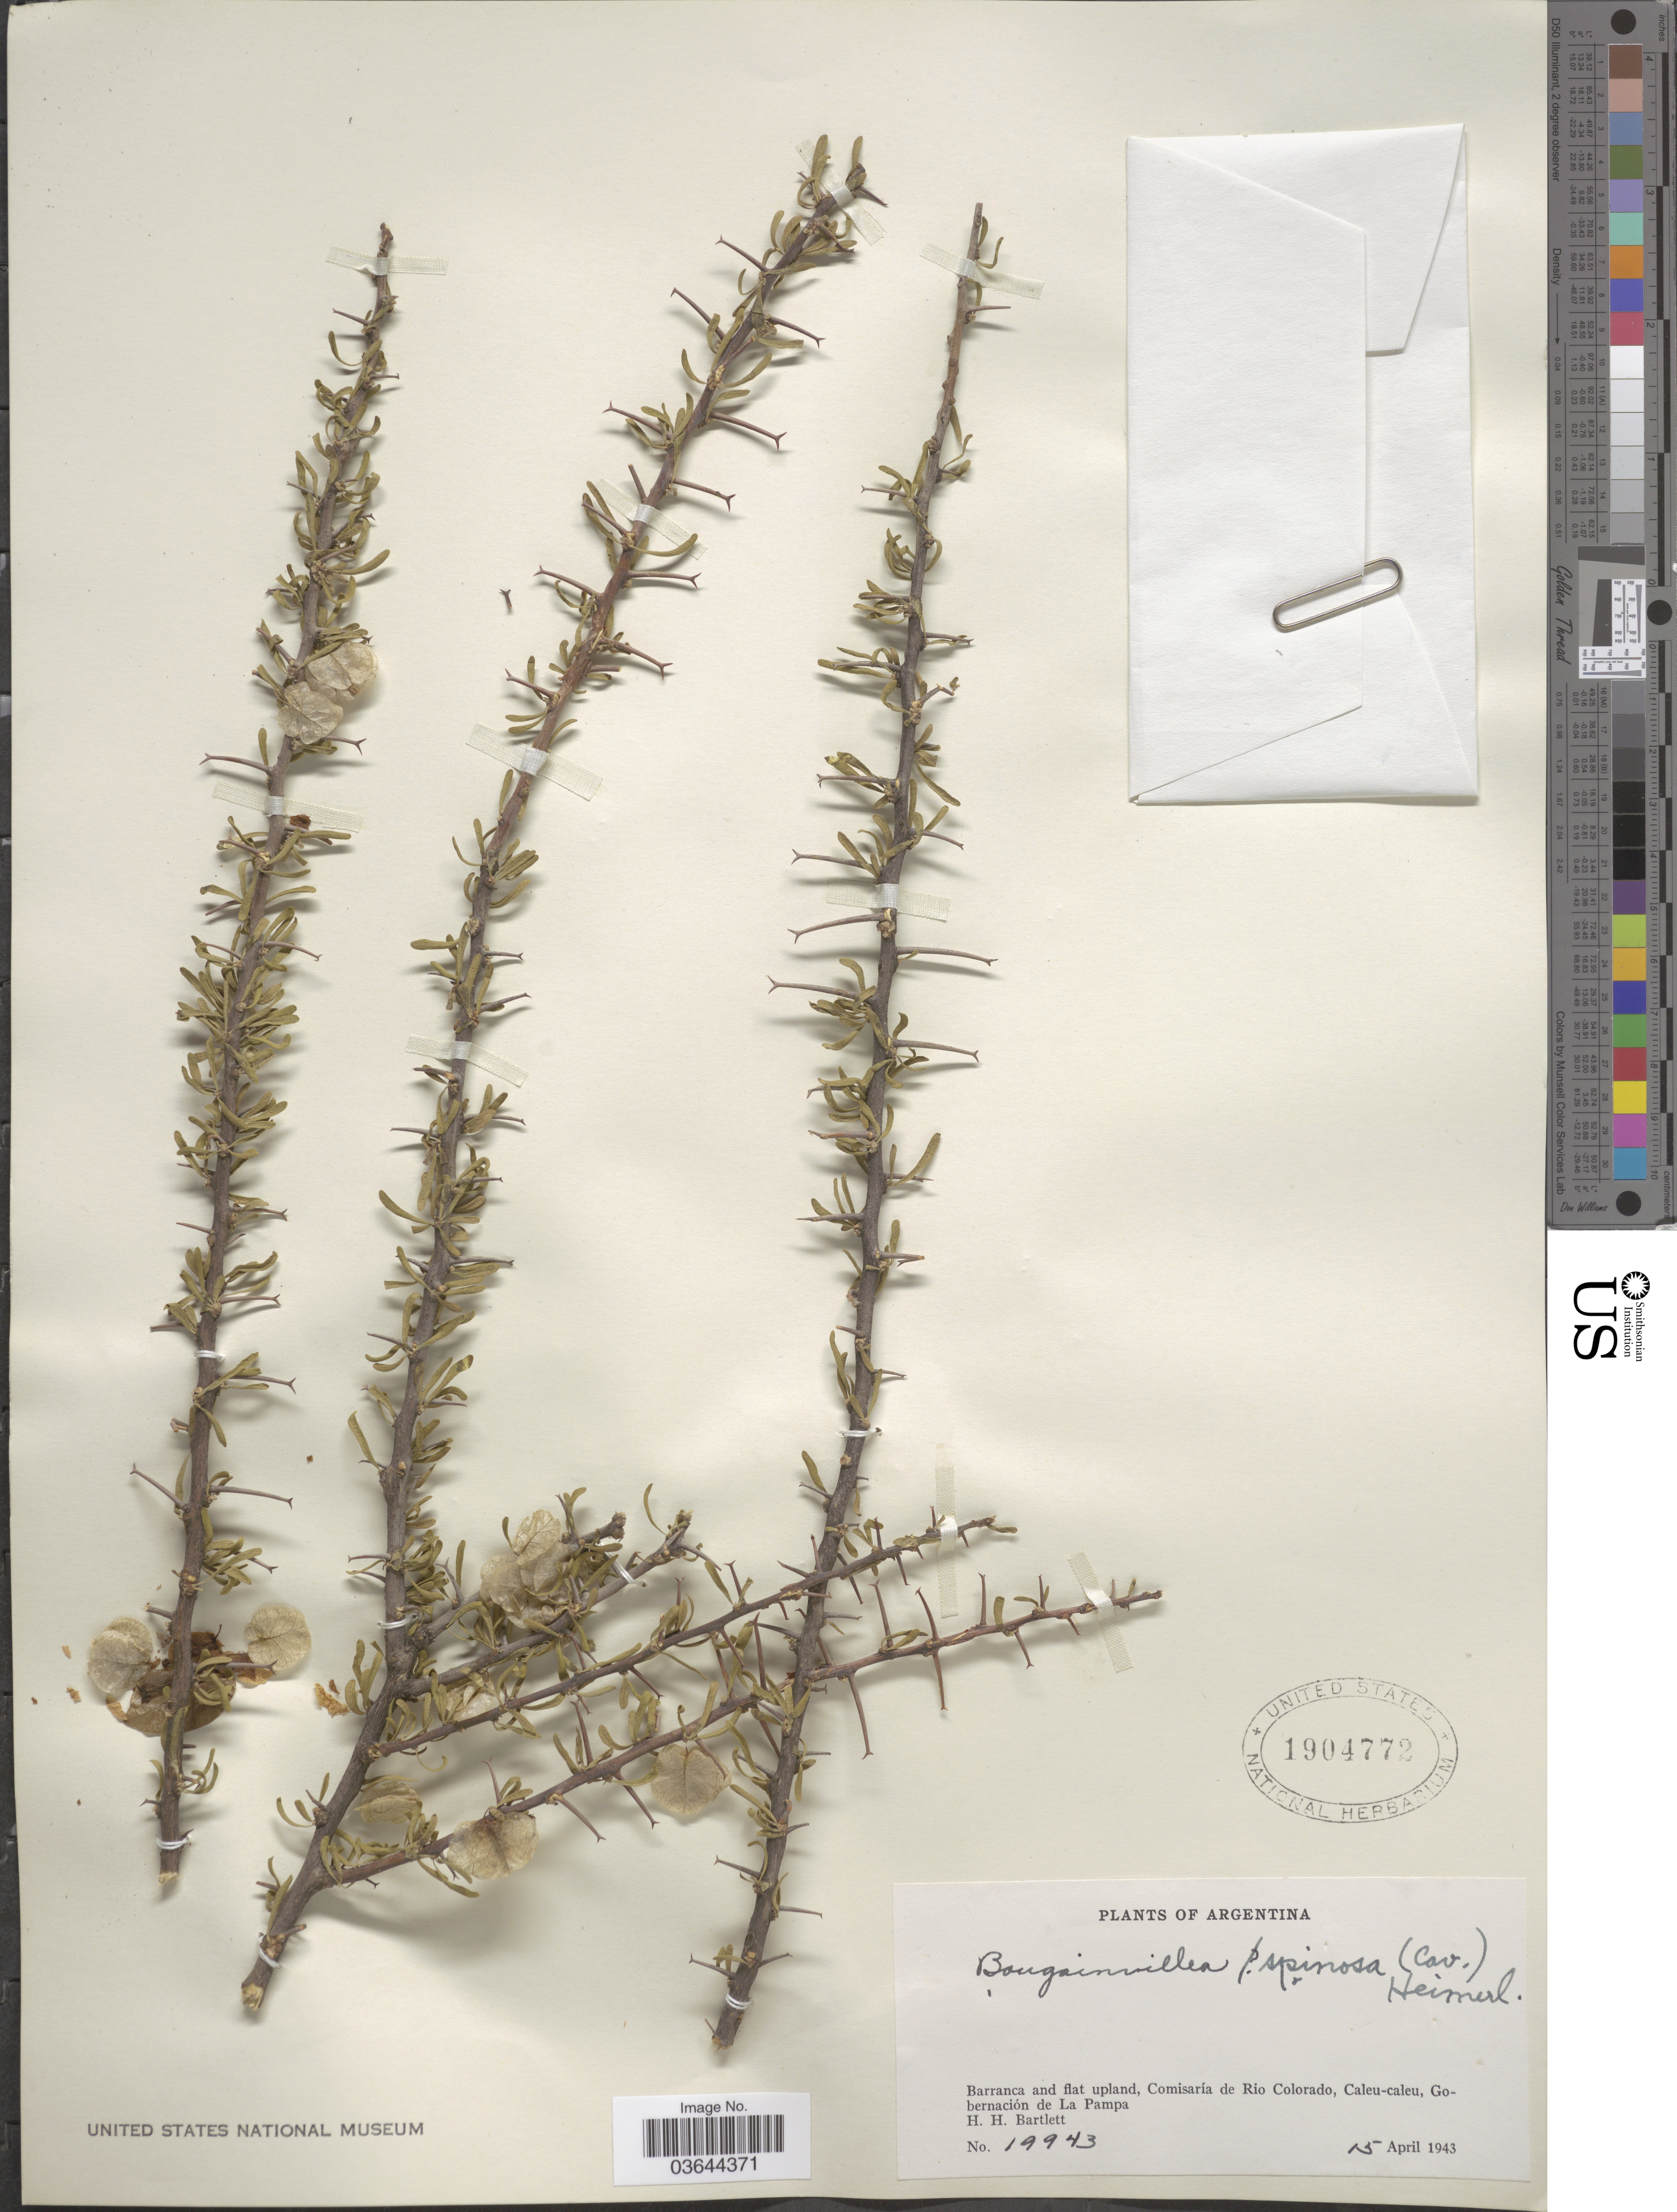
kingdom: Plantae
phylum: Tracheophyta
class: Magnoliopsida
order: Caryophyllales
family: Nyctaginaceae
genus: Bougainvillea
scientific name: Bougainvillea spinosa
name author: (Cav.) Heimerl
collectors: H. H. Bartlett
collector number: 19943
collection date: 1943-04-15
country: Argentina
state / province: La Pampa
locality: Barranca and flat upland, Comisaría de Rio Colorado, Caleu-caleu, Gobernación de La Pampa.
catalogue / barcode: US 1904772